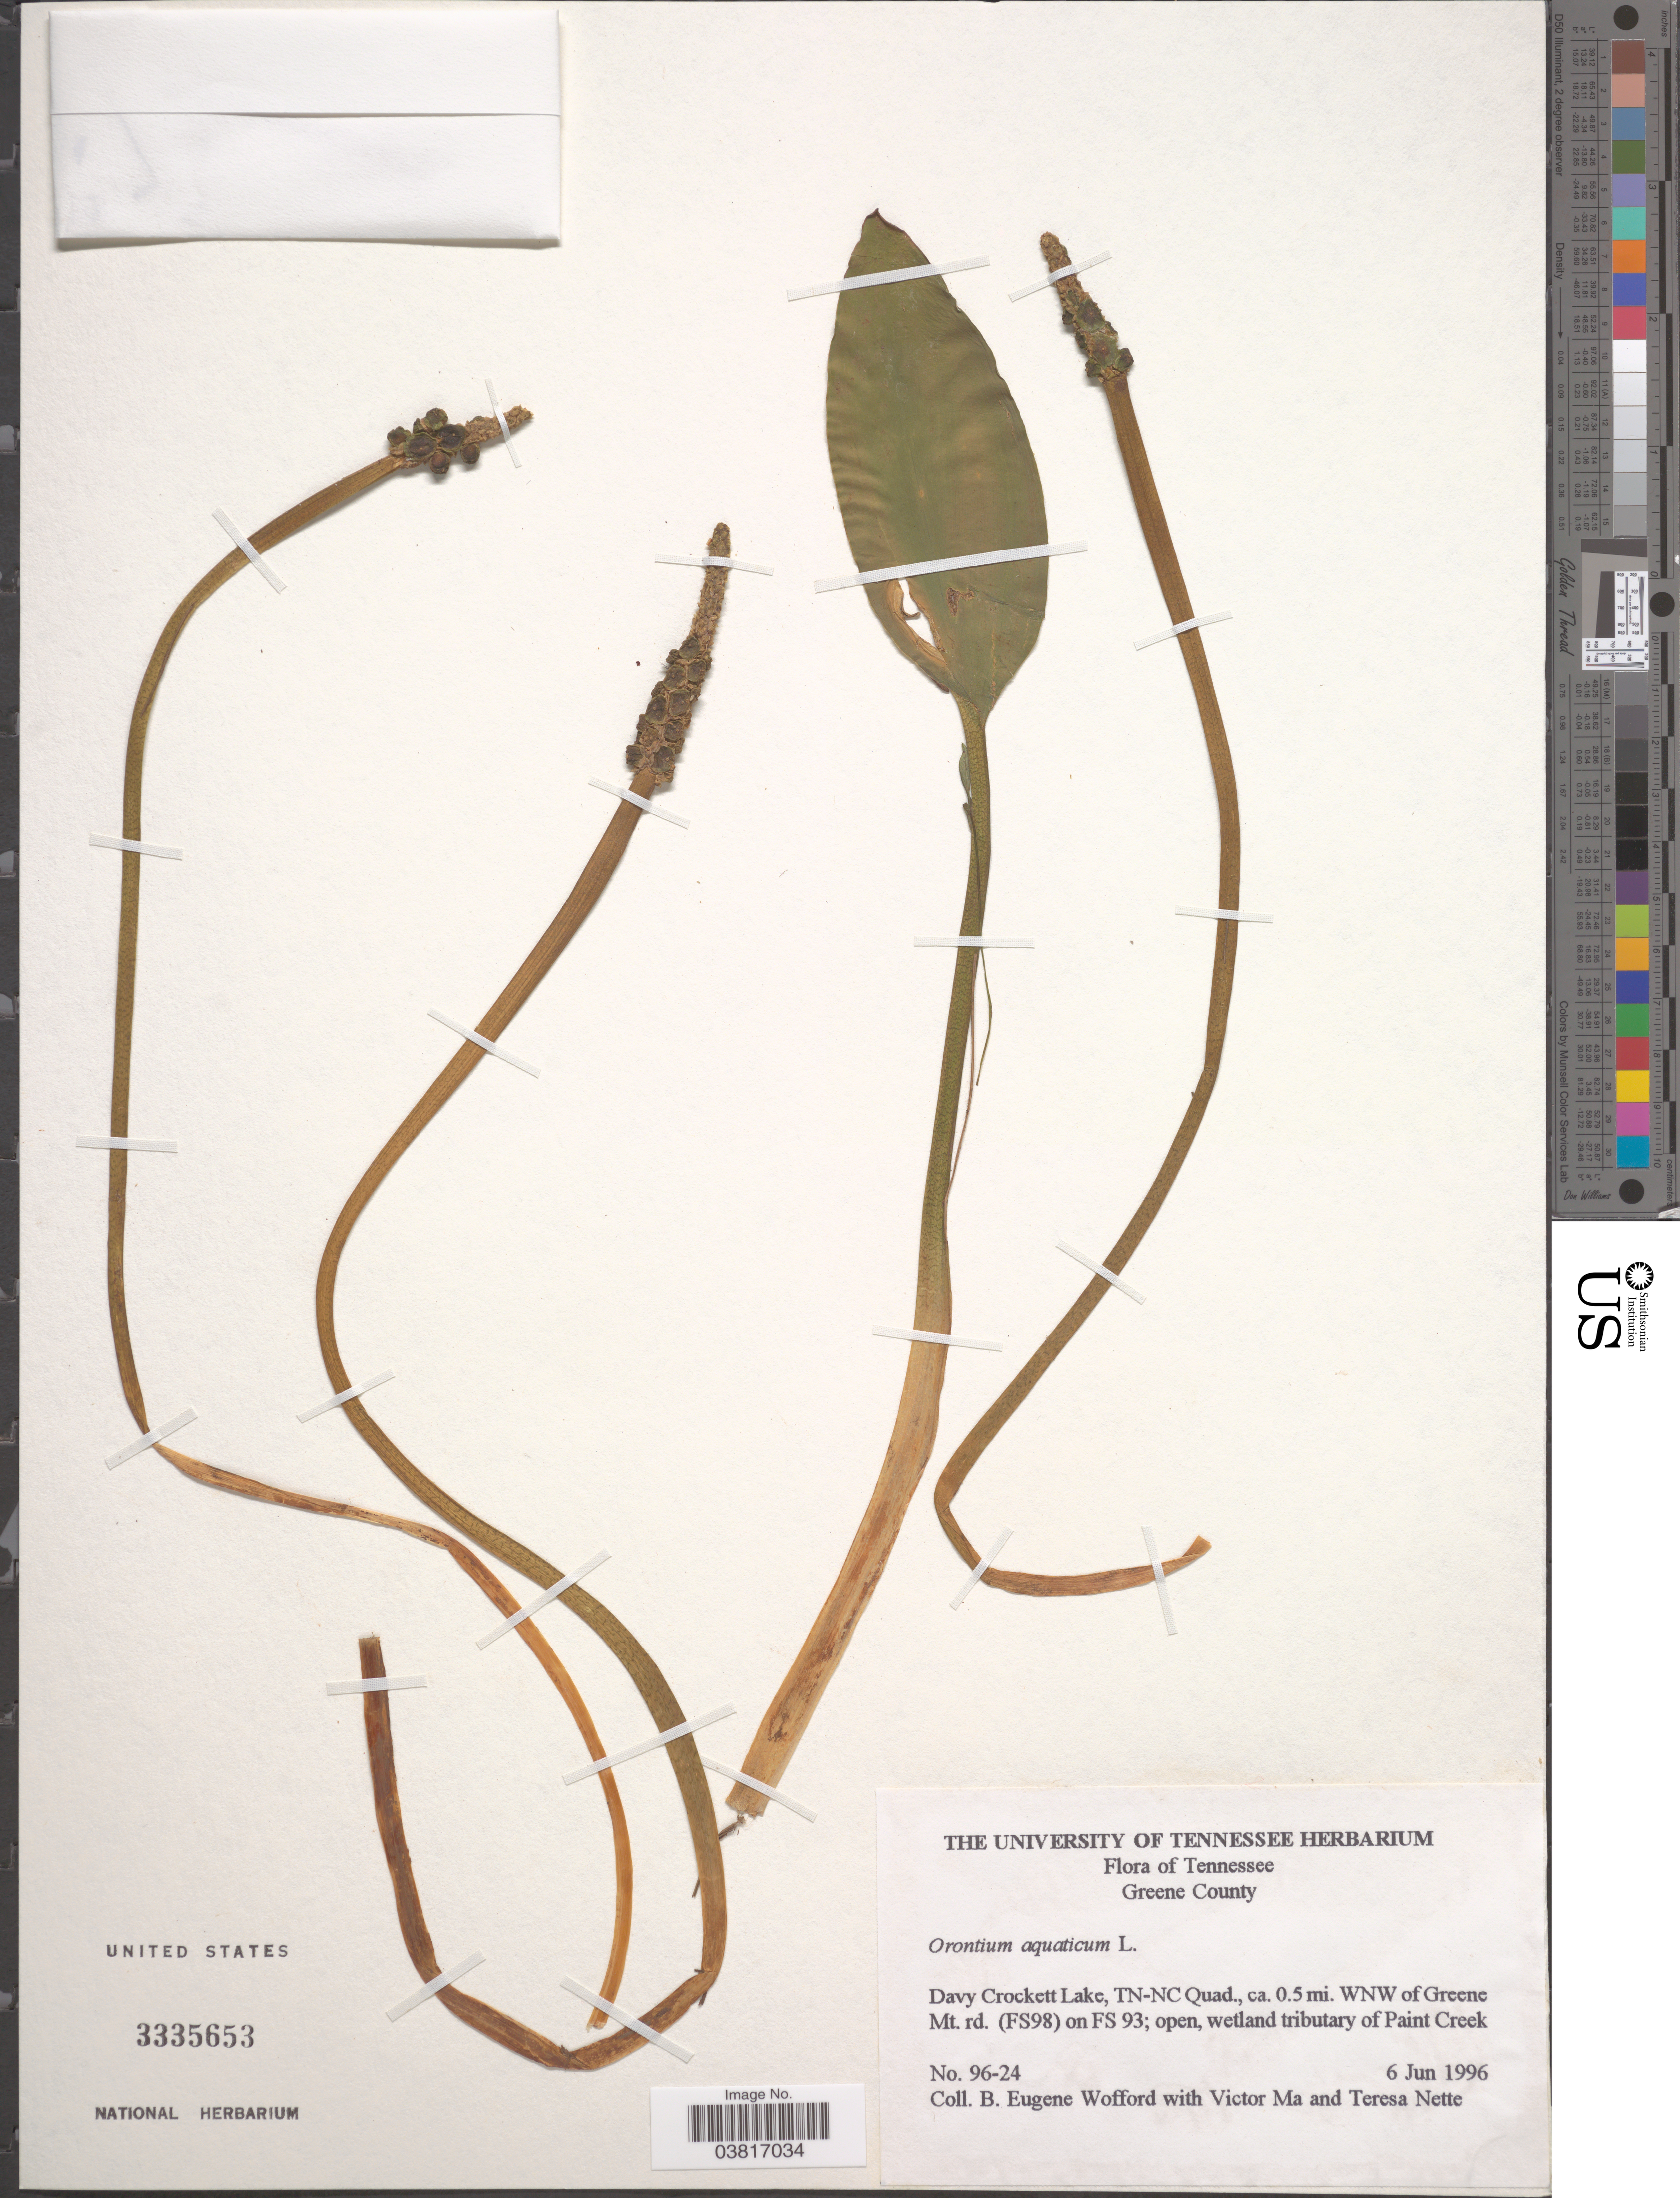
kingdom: Plantae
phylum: Tracheophyta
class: Liliopsida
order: Alismatales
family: Araceae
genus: Orontium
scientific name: Orontium aquaticum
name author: L.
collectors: B. Wofford, V. Ma & T. Nette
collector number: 92-24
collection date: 1996-06-06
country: United States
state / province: Tennessee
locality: Greene County. Davy Crockett Lake, TN-NC Quad., ca. 0.5 mi. WNW of Green Mt. rd. (FS98) on FS 93; open, wetland tributary of Paint Creek.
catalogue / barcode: US 3335653